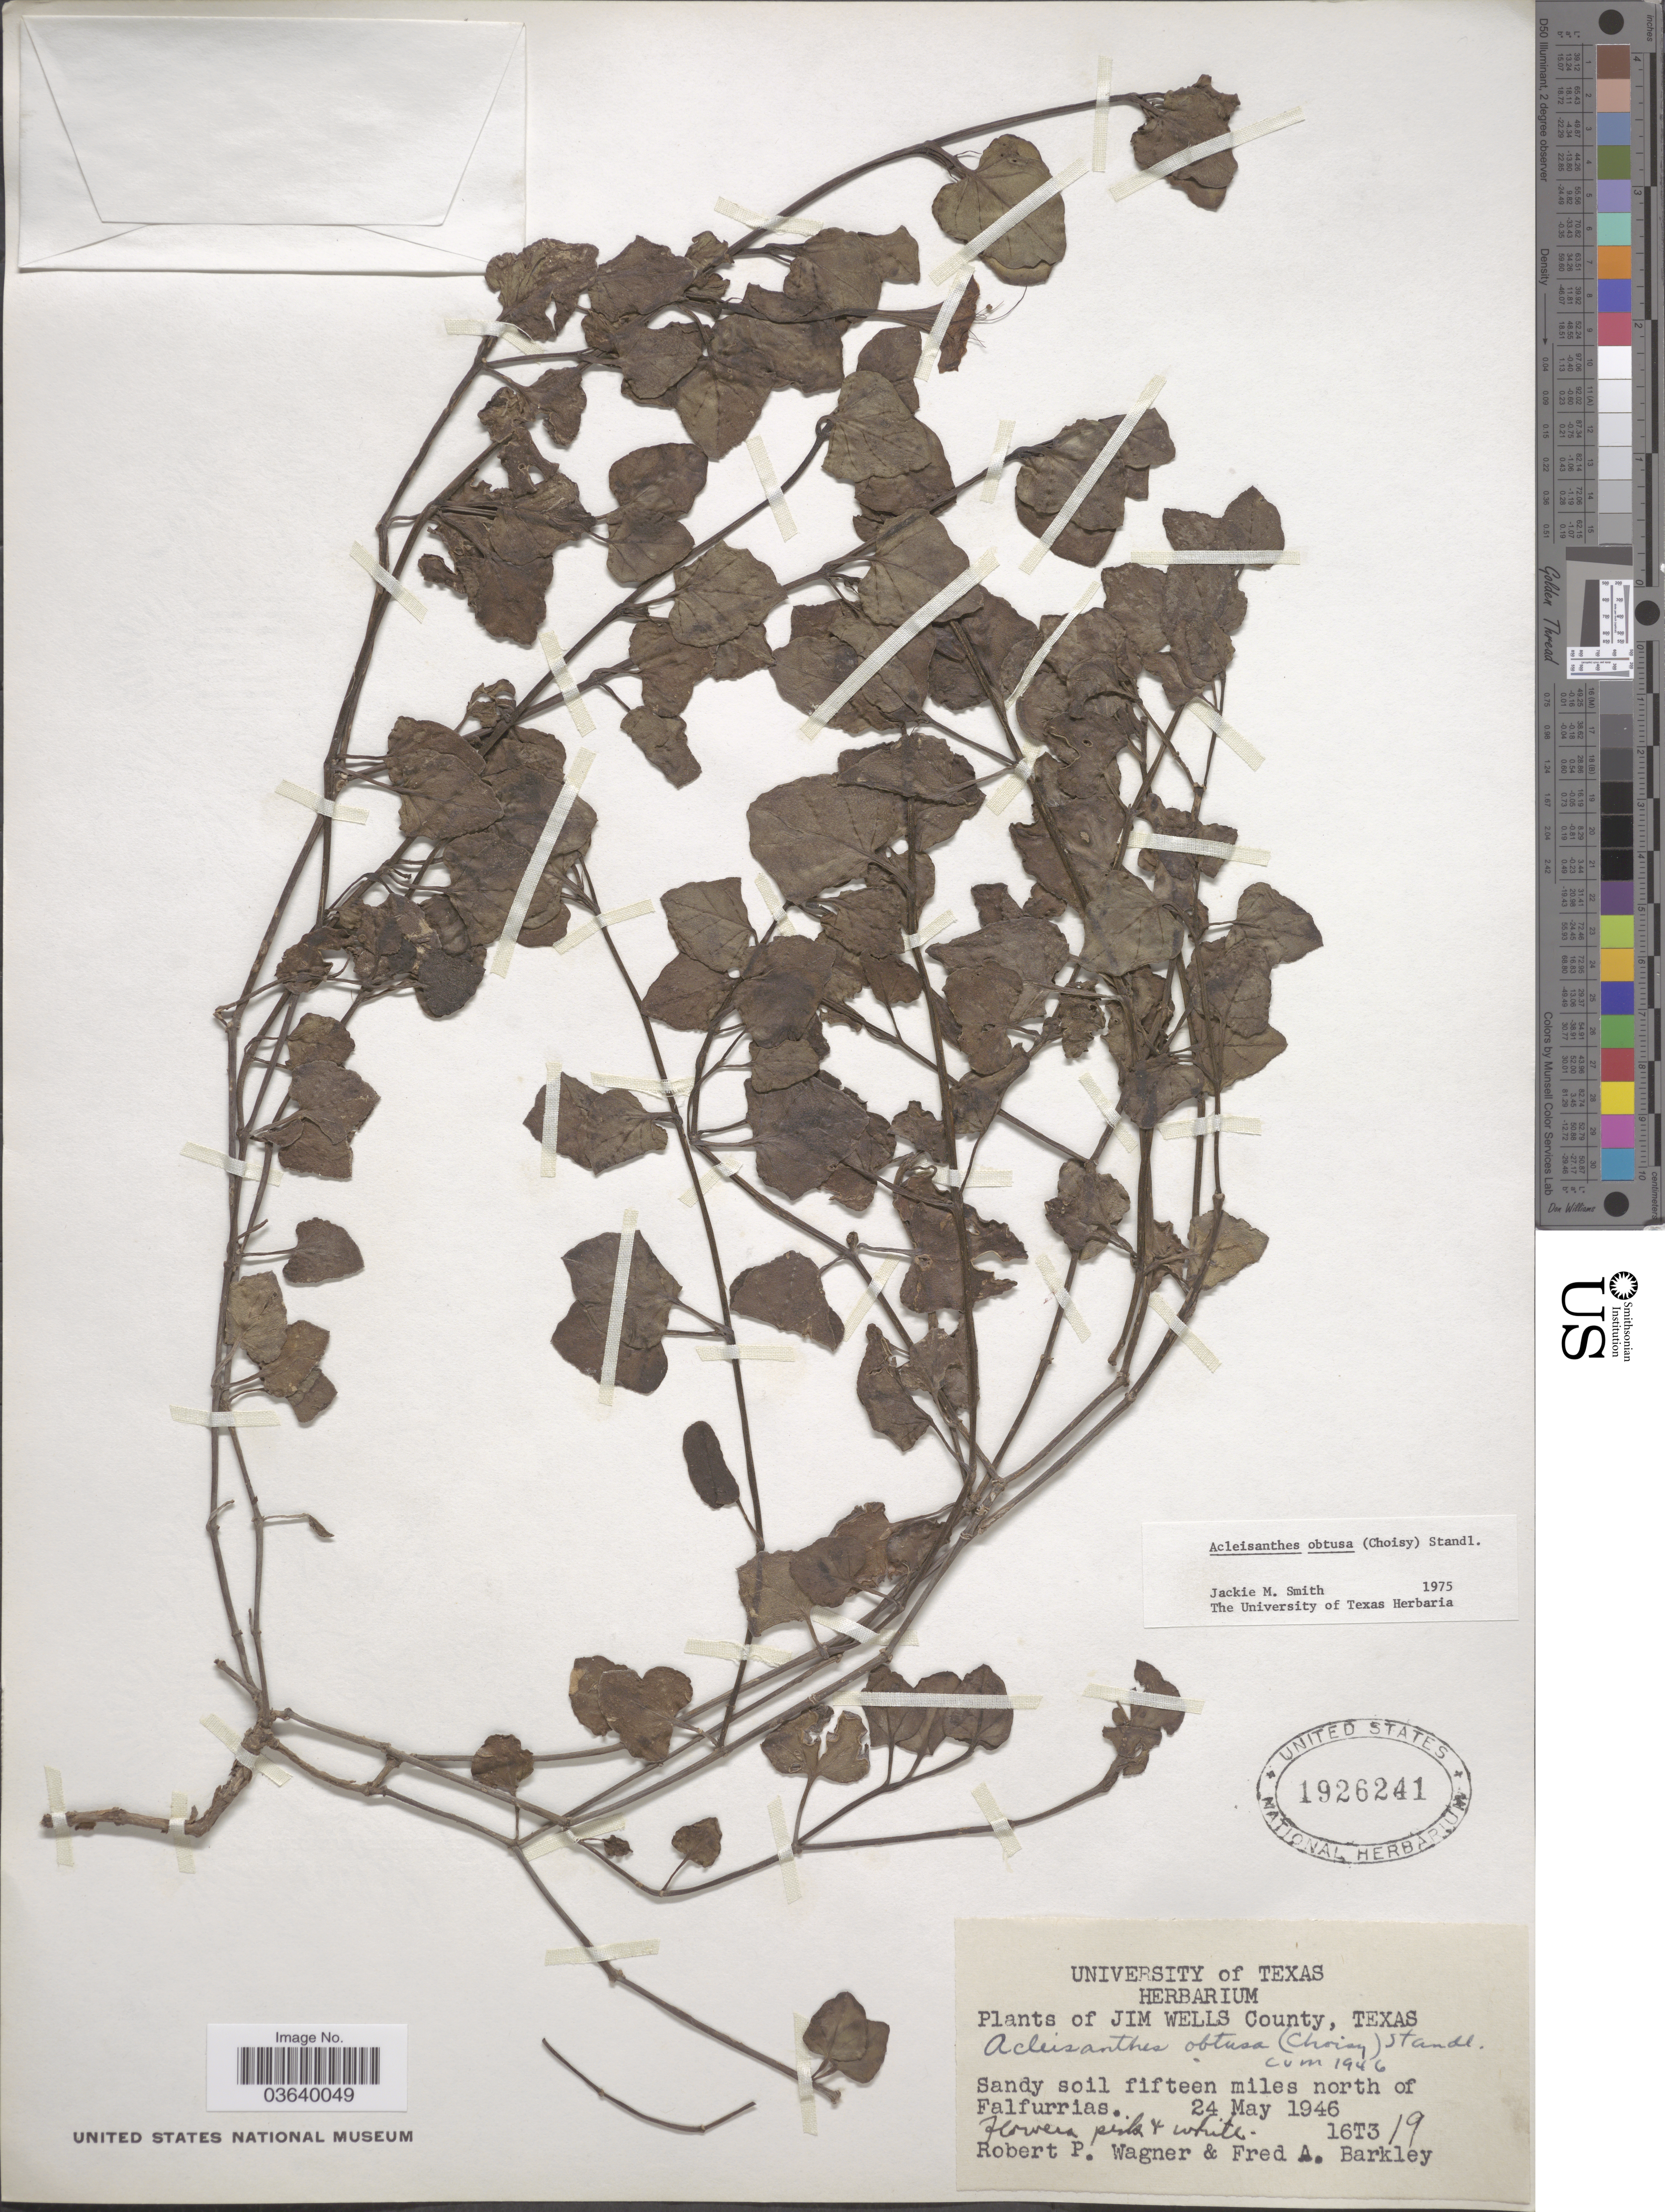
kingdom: Plantae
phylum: Tracheophyta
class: Magnoliopsida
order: Caryophyllales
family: Nyctaginaceae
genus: Acleisanthes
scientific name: Acleisanthes obtusa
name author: (Choisy) Standl.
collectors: R. P. Wagner & F. A. Barkley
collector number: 16T3/9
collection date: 1946-05-24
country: United States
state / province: Texas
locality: Jim Wells County. Fifteen miles north of Falfurrias.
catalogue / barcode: US 1926241